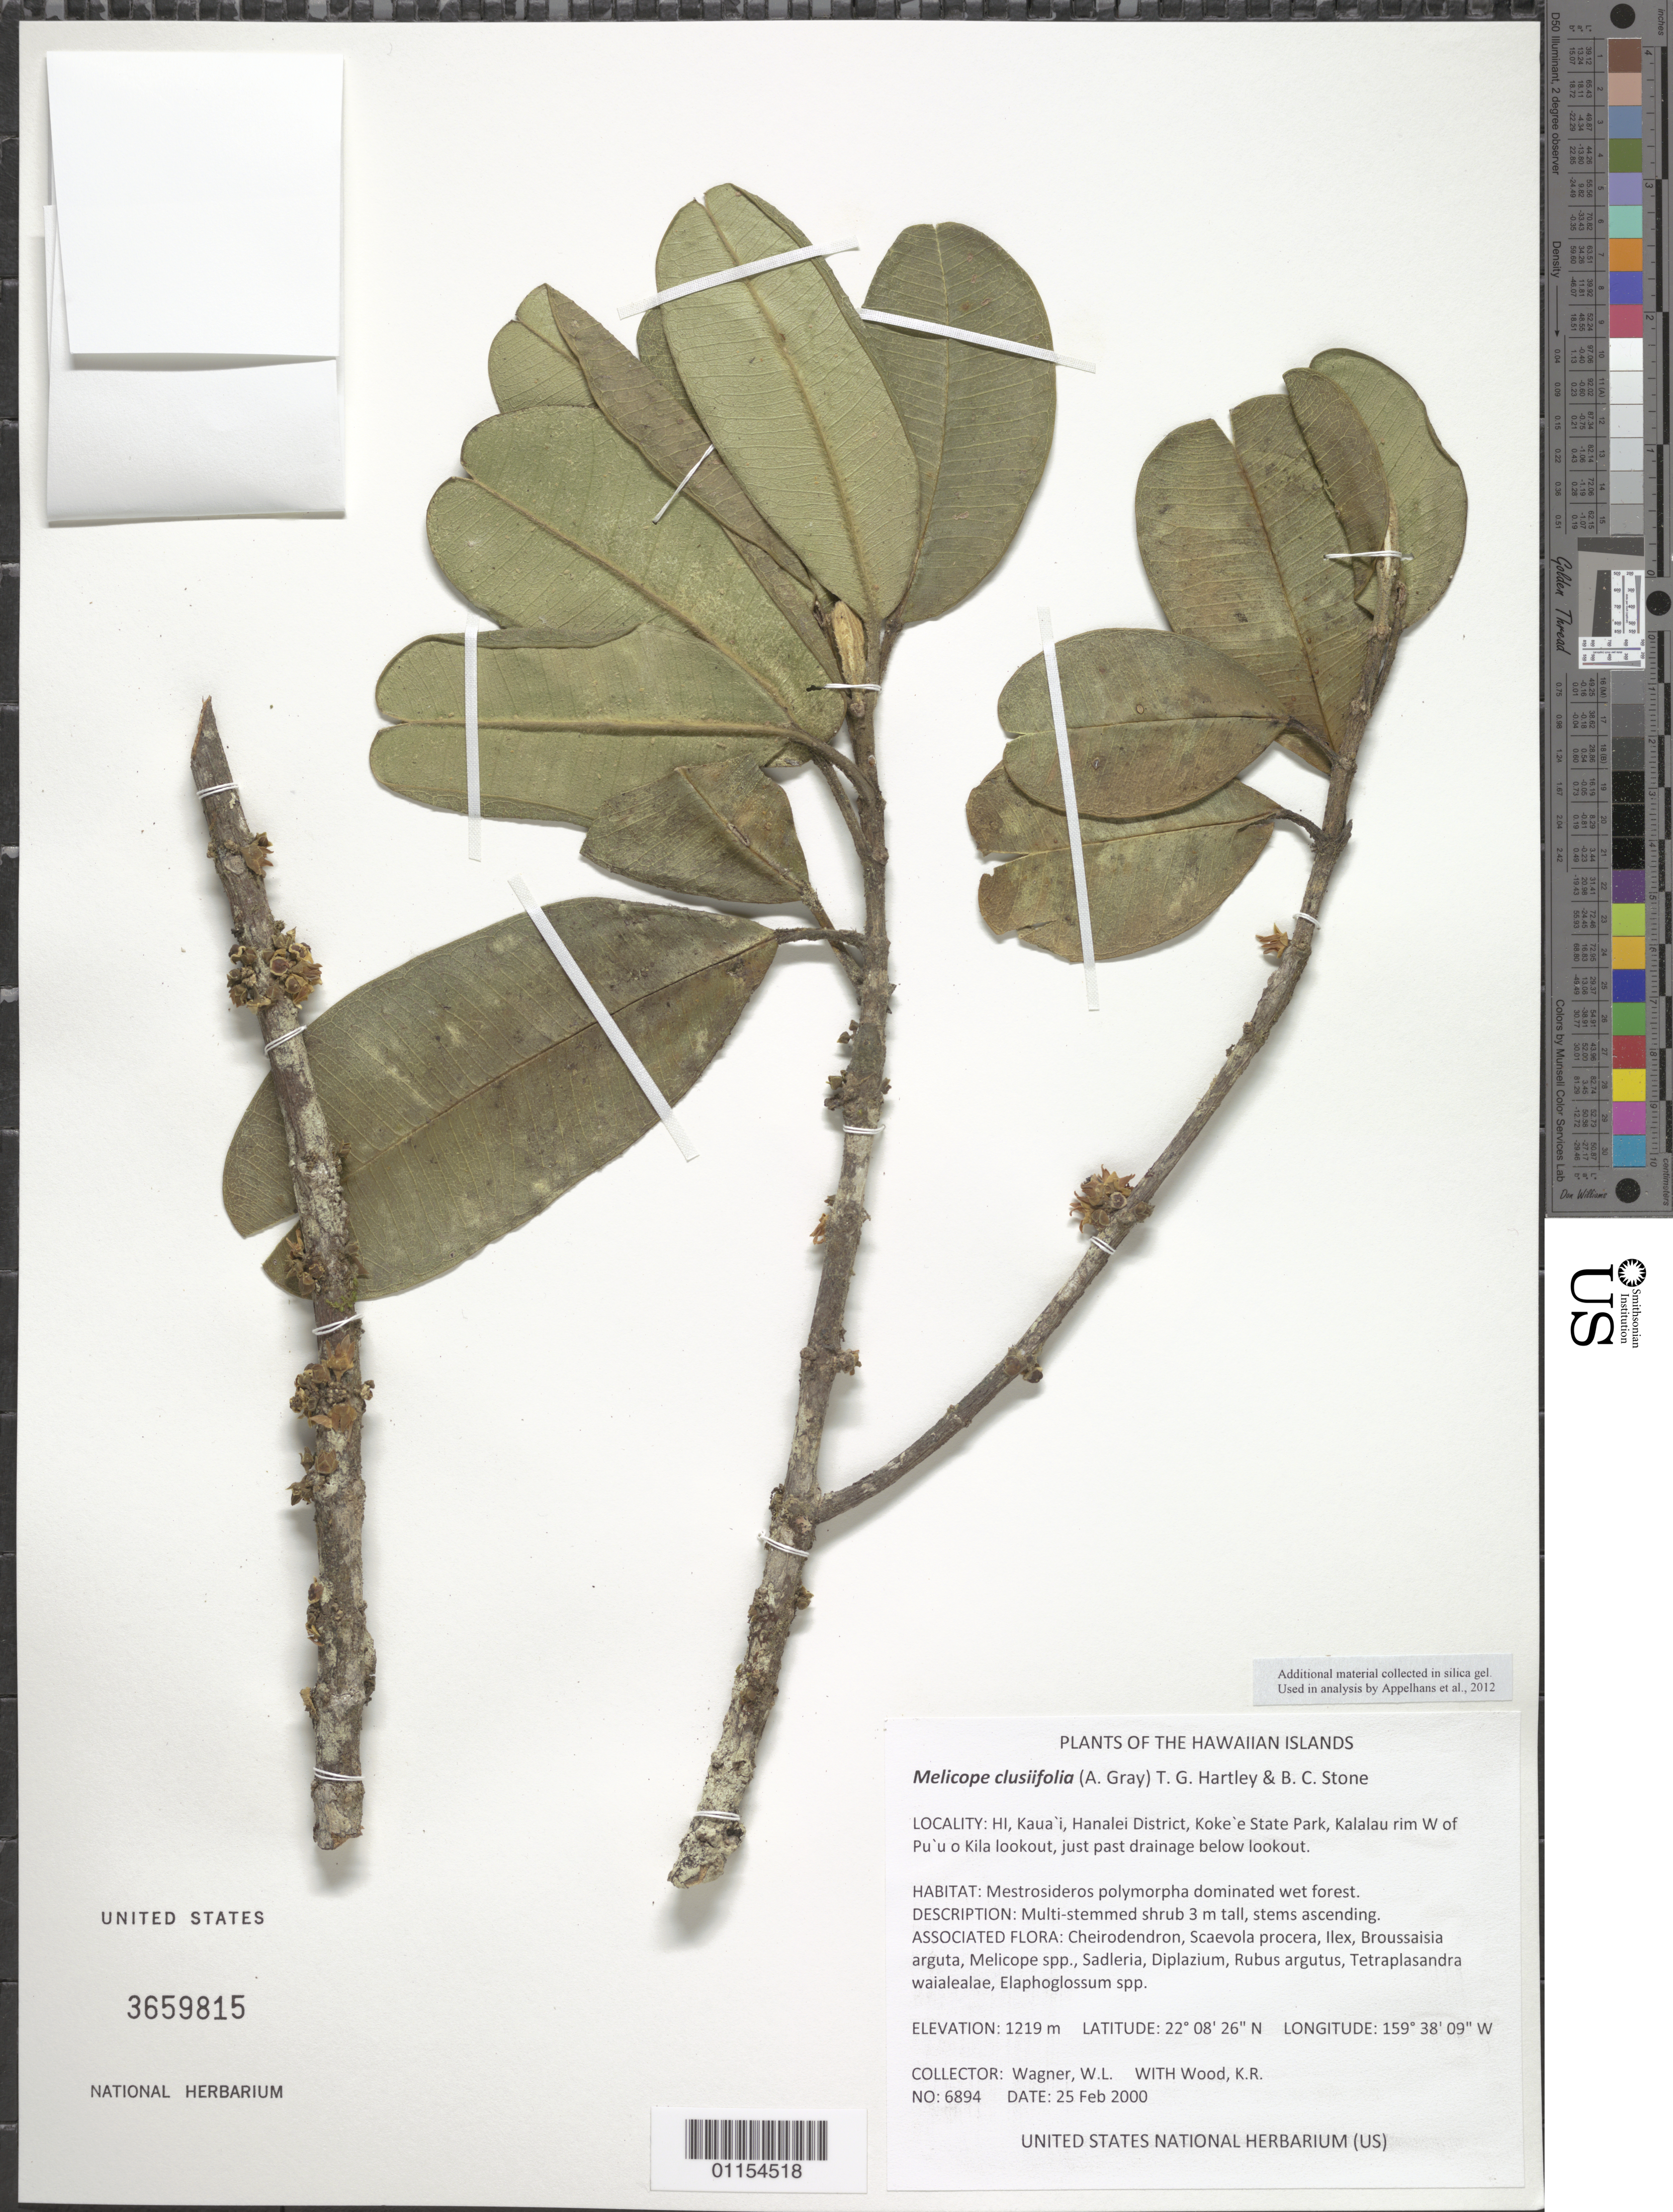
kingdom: Plantae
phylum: Tracheophyta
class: Magnoliopsida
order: Sapindales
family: Rutaceae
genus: Melicope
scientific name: Melicope clusiifolia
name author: (A. Gray) T.G. Hartley & B.C. Stone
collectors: W. L. Wagner & K. R. Wood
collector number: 6894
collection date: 2000-02-25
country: United States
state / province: Hawaii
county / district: Kaui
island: Kaua'i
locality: Hanalei District, Koke'e State Park, Kalalau rim W of Pu'u o Kila lookout, just past drainage below lookout.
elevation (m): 1219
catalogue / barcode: US 3659815